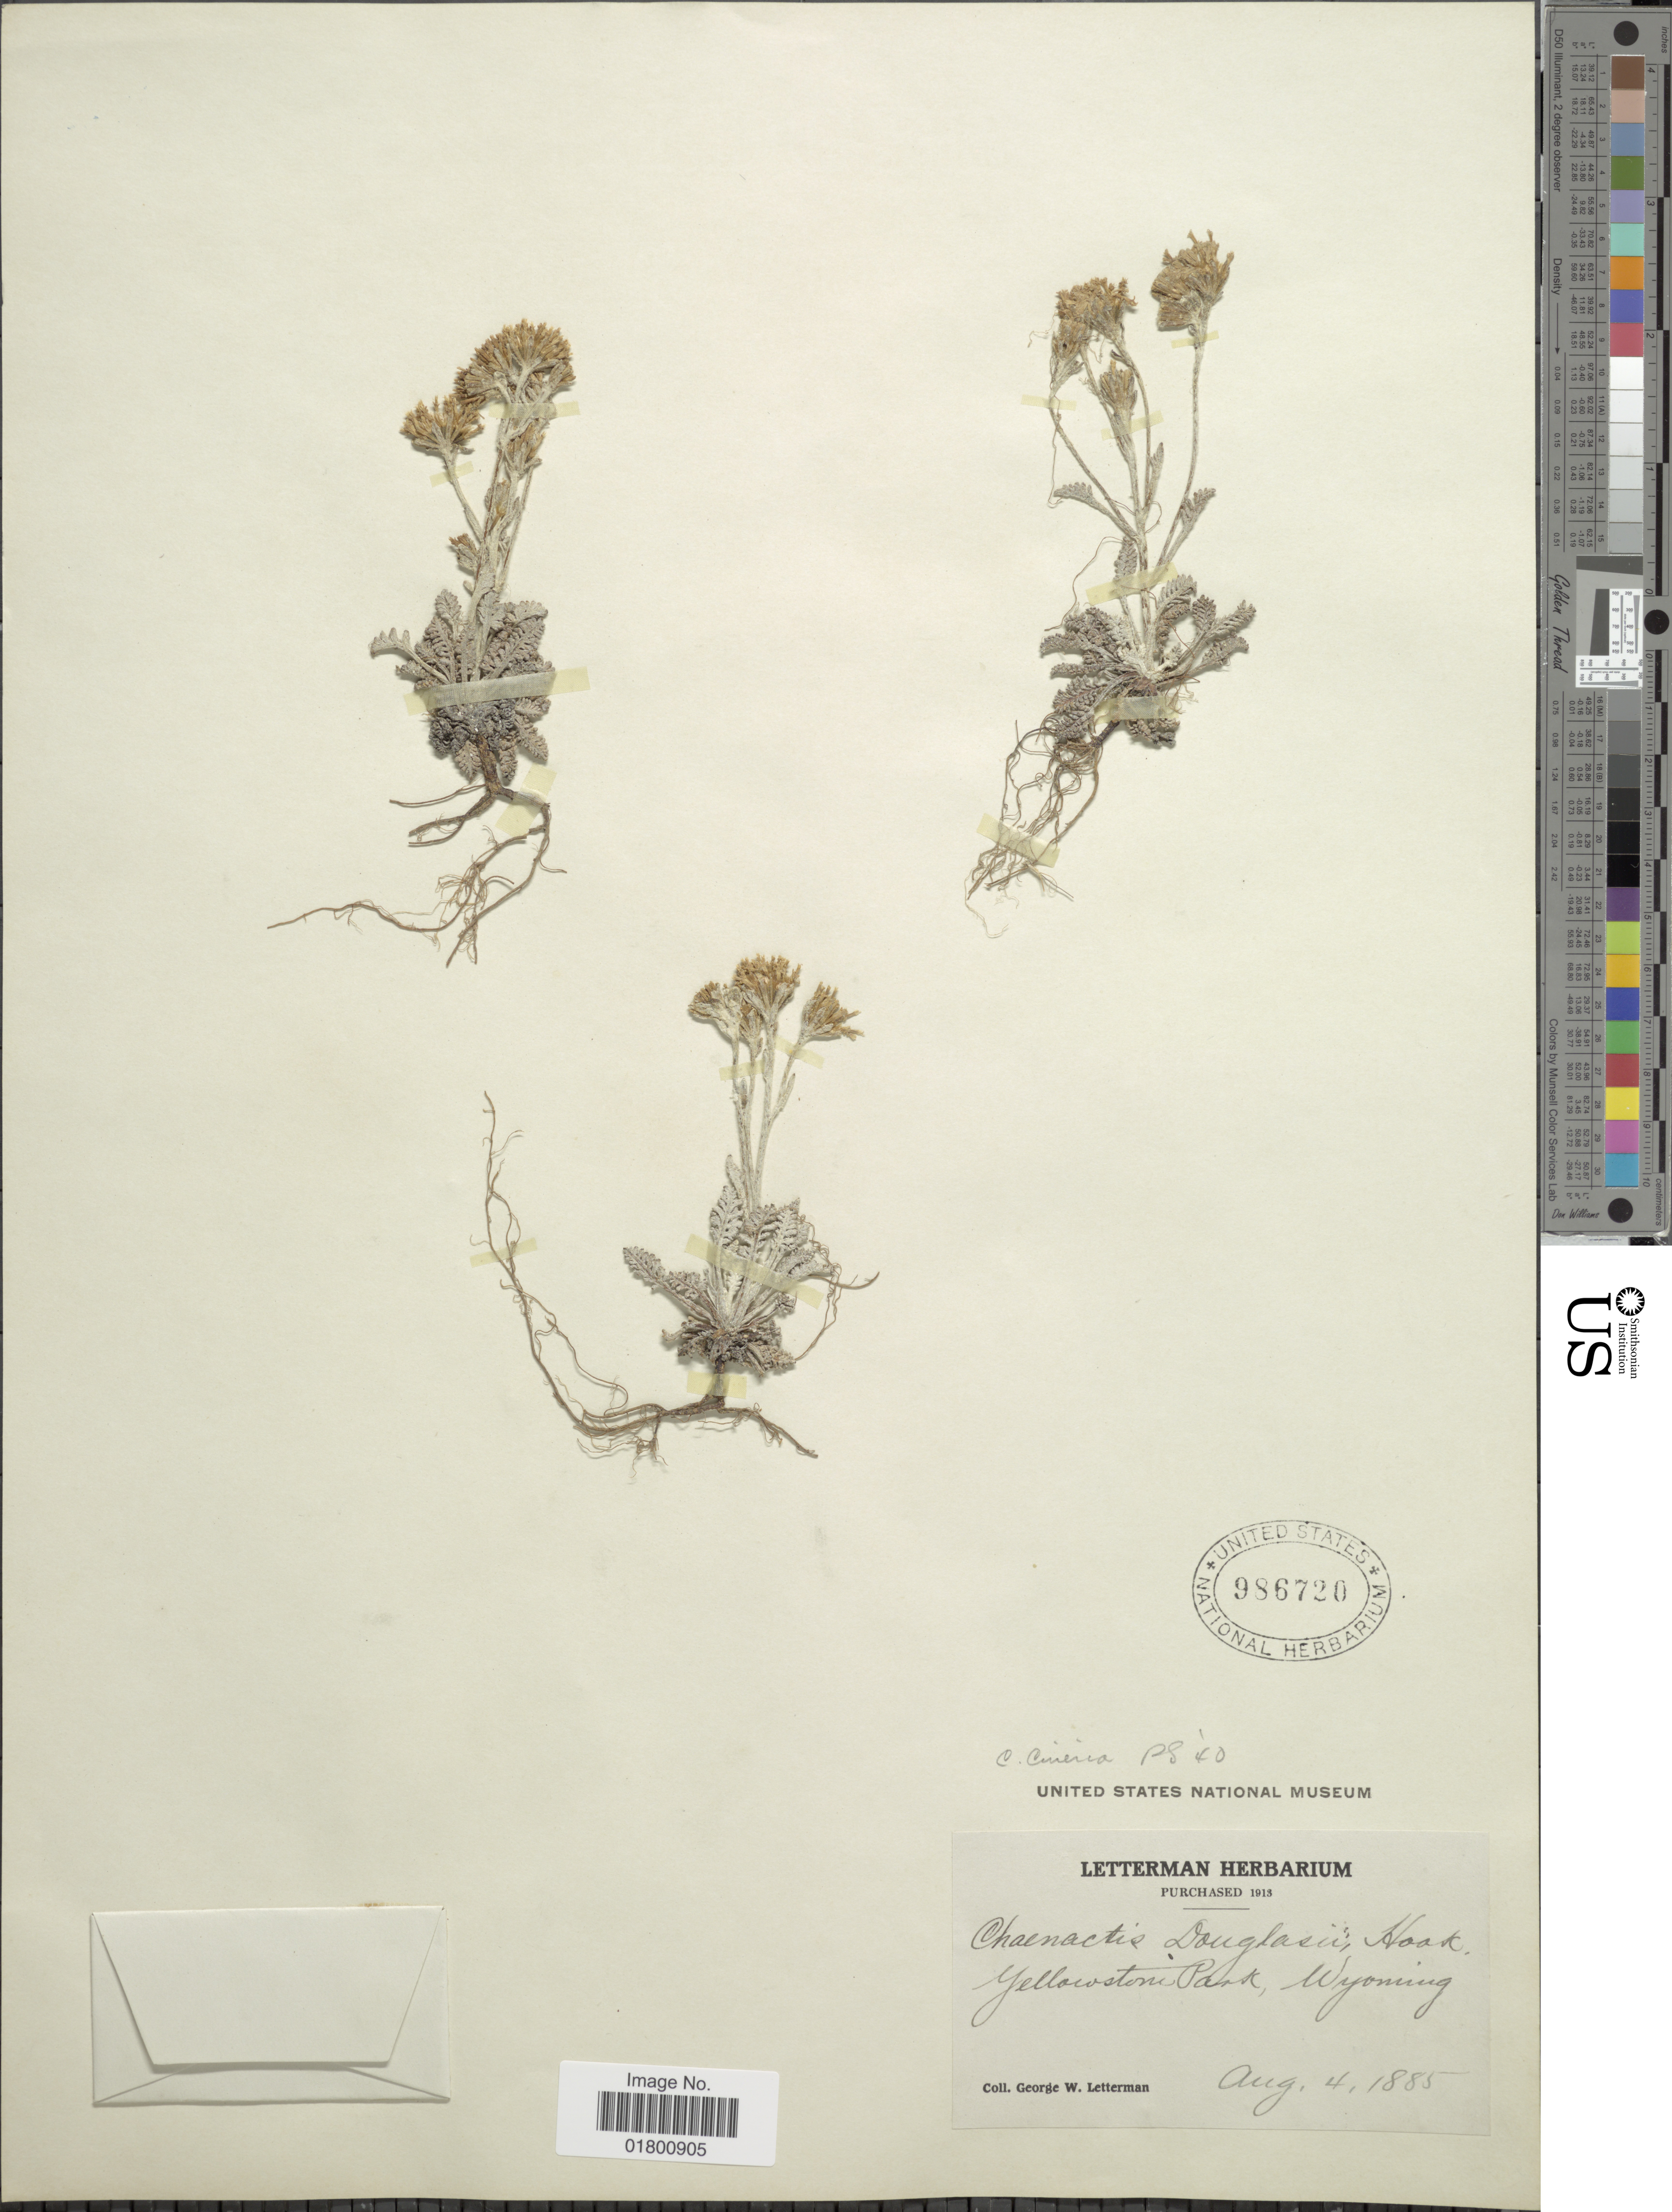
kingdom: Plantae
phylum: Tracheophyta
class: Magnoliopsida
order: Asterales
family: Asteraceae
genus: Chaenactis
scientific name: Chaenactis cinerea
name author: Stockw.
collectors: G. W. Letterman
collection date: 1885-08-04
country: United States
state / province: Wyoming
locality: Yellowstone Park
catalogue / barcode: US 986720